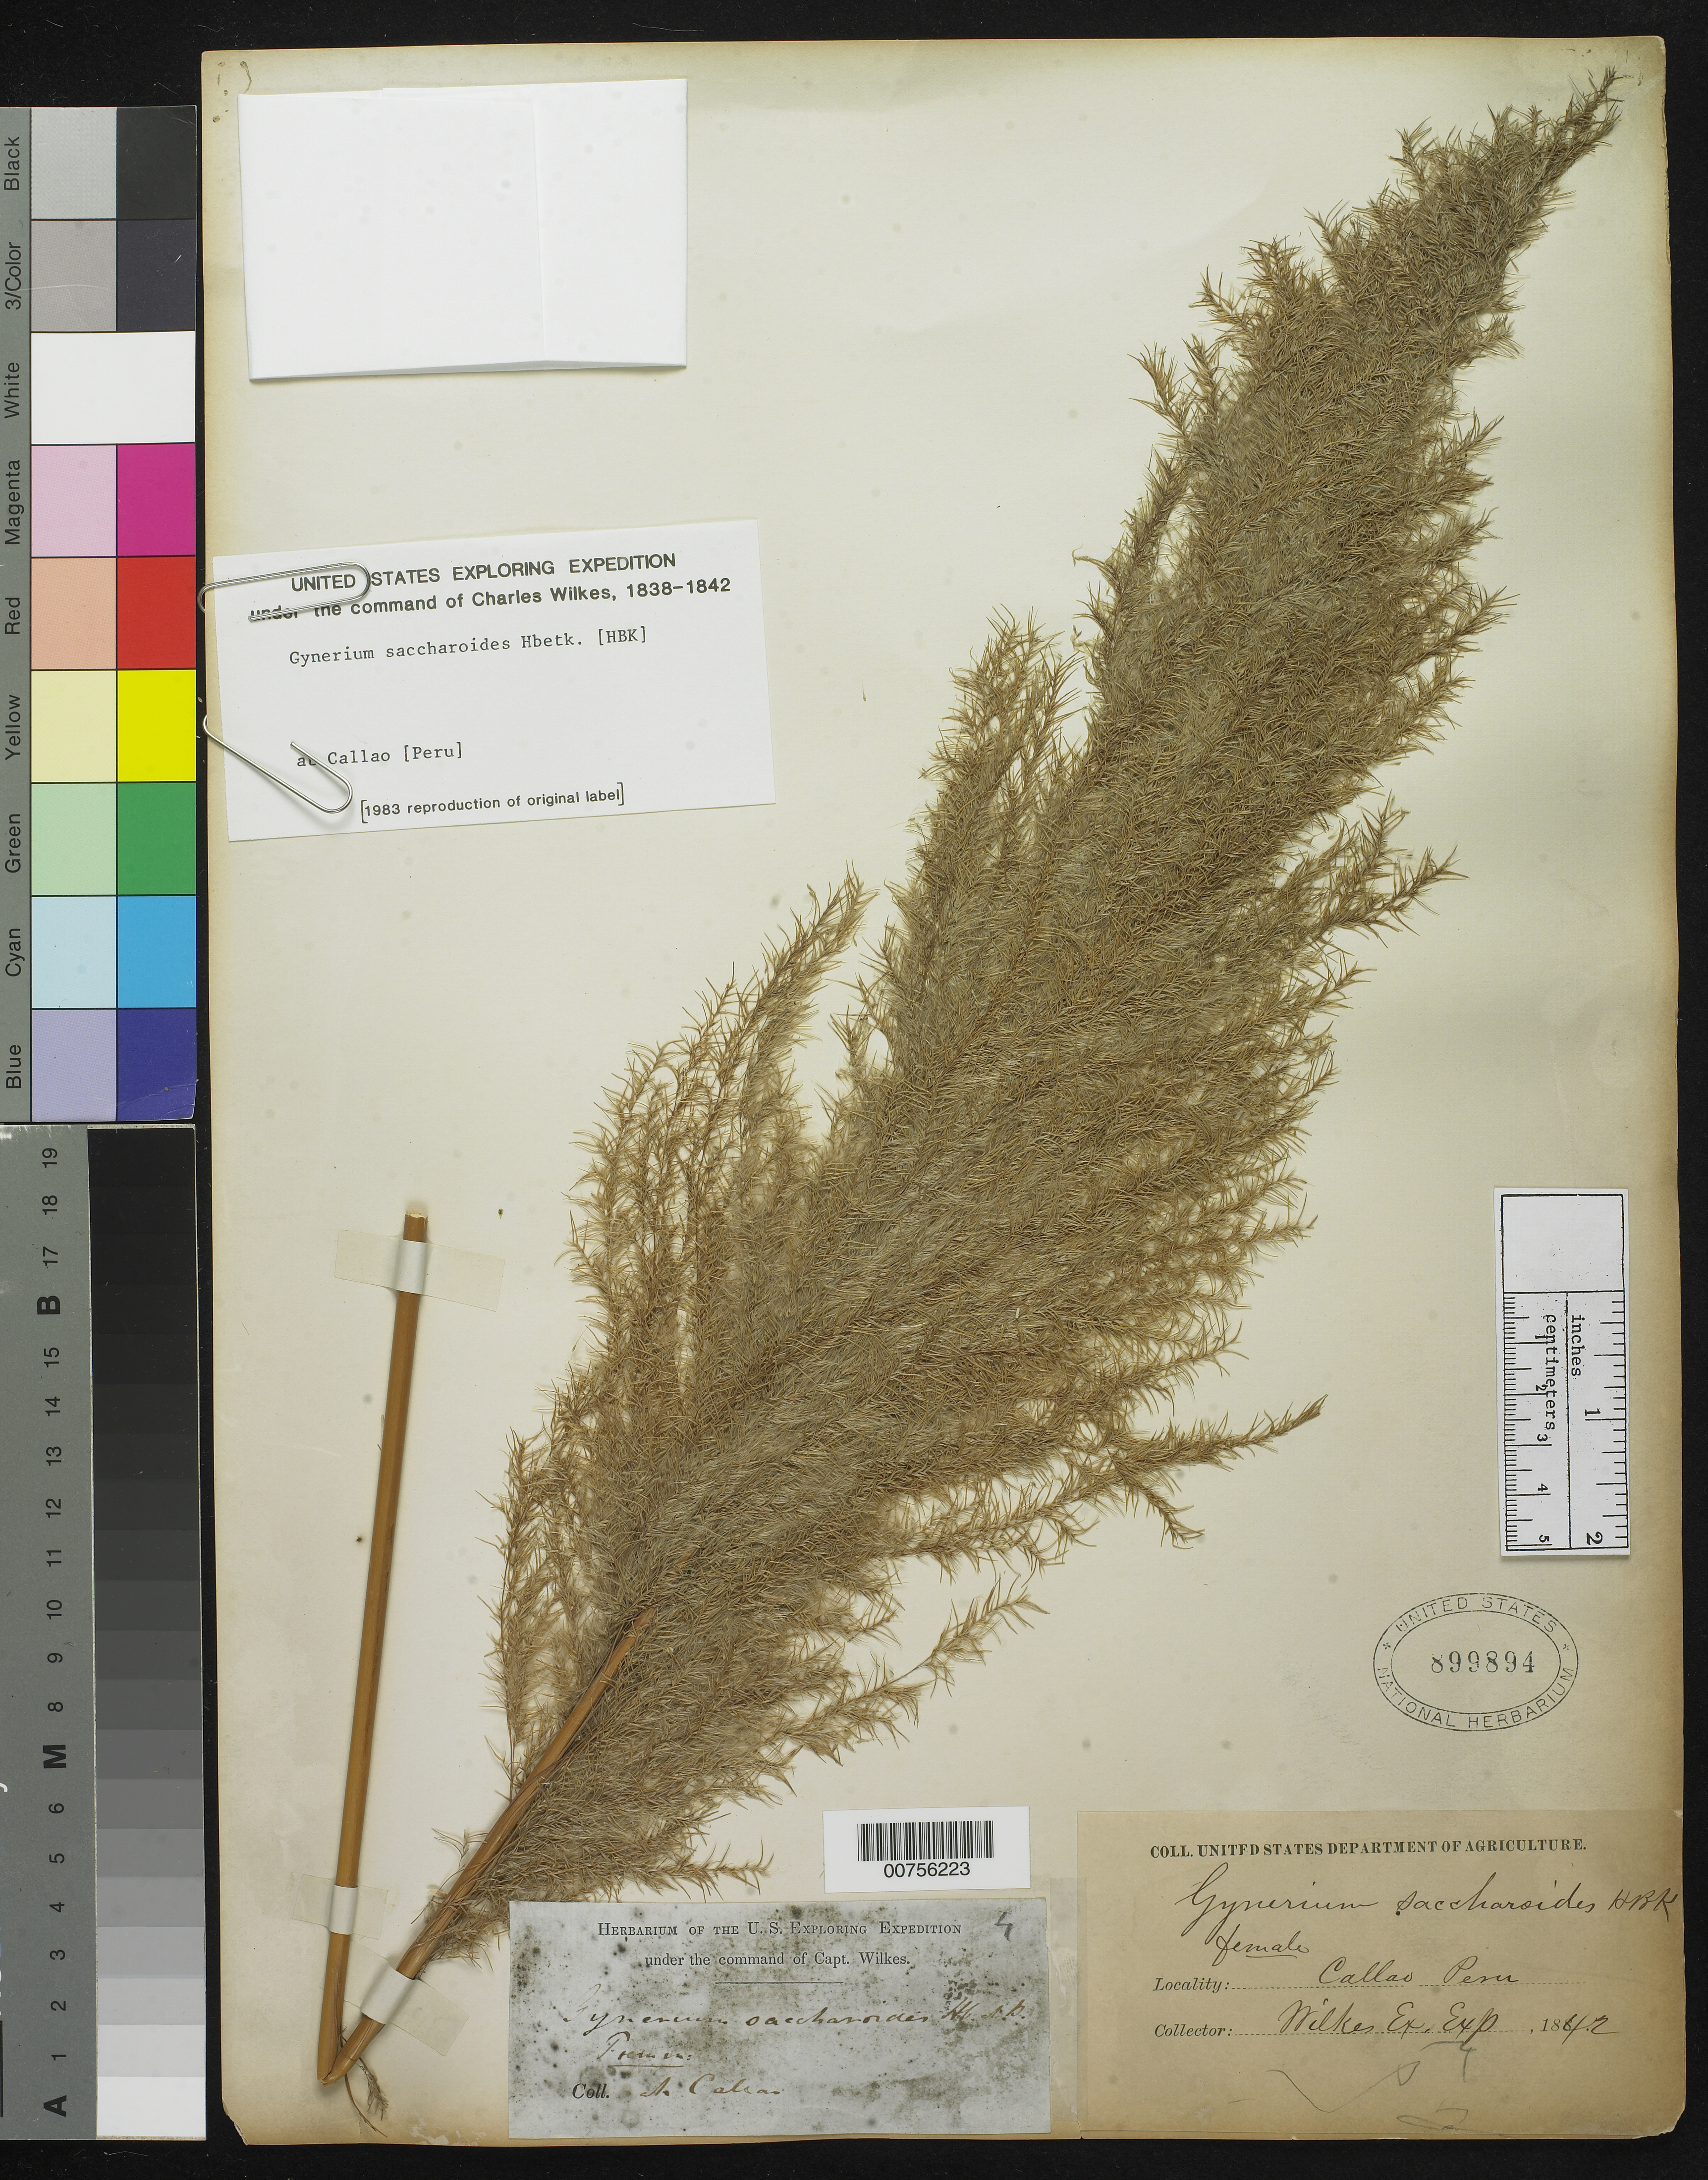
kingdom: Plantae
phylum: Tracheophyta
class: Liliopsida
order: Poales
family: Poaceae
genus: Gynerium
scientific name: Gynerium sagittatum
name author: (Aubl.) P. Beauv.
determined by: Poaceae Reorganization Project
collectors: Wilkes Explor. Exped.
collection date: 1838/1842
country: Peru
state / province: Callao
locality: at Callao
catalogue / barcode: US 899894